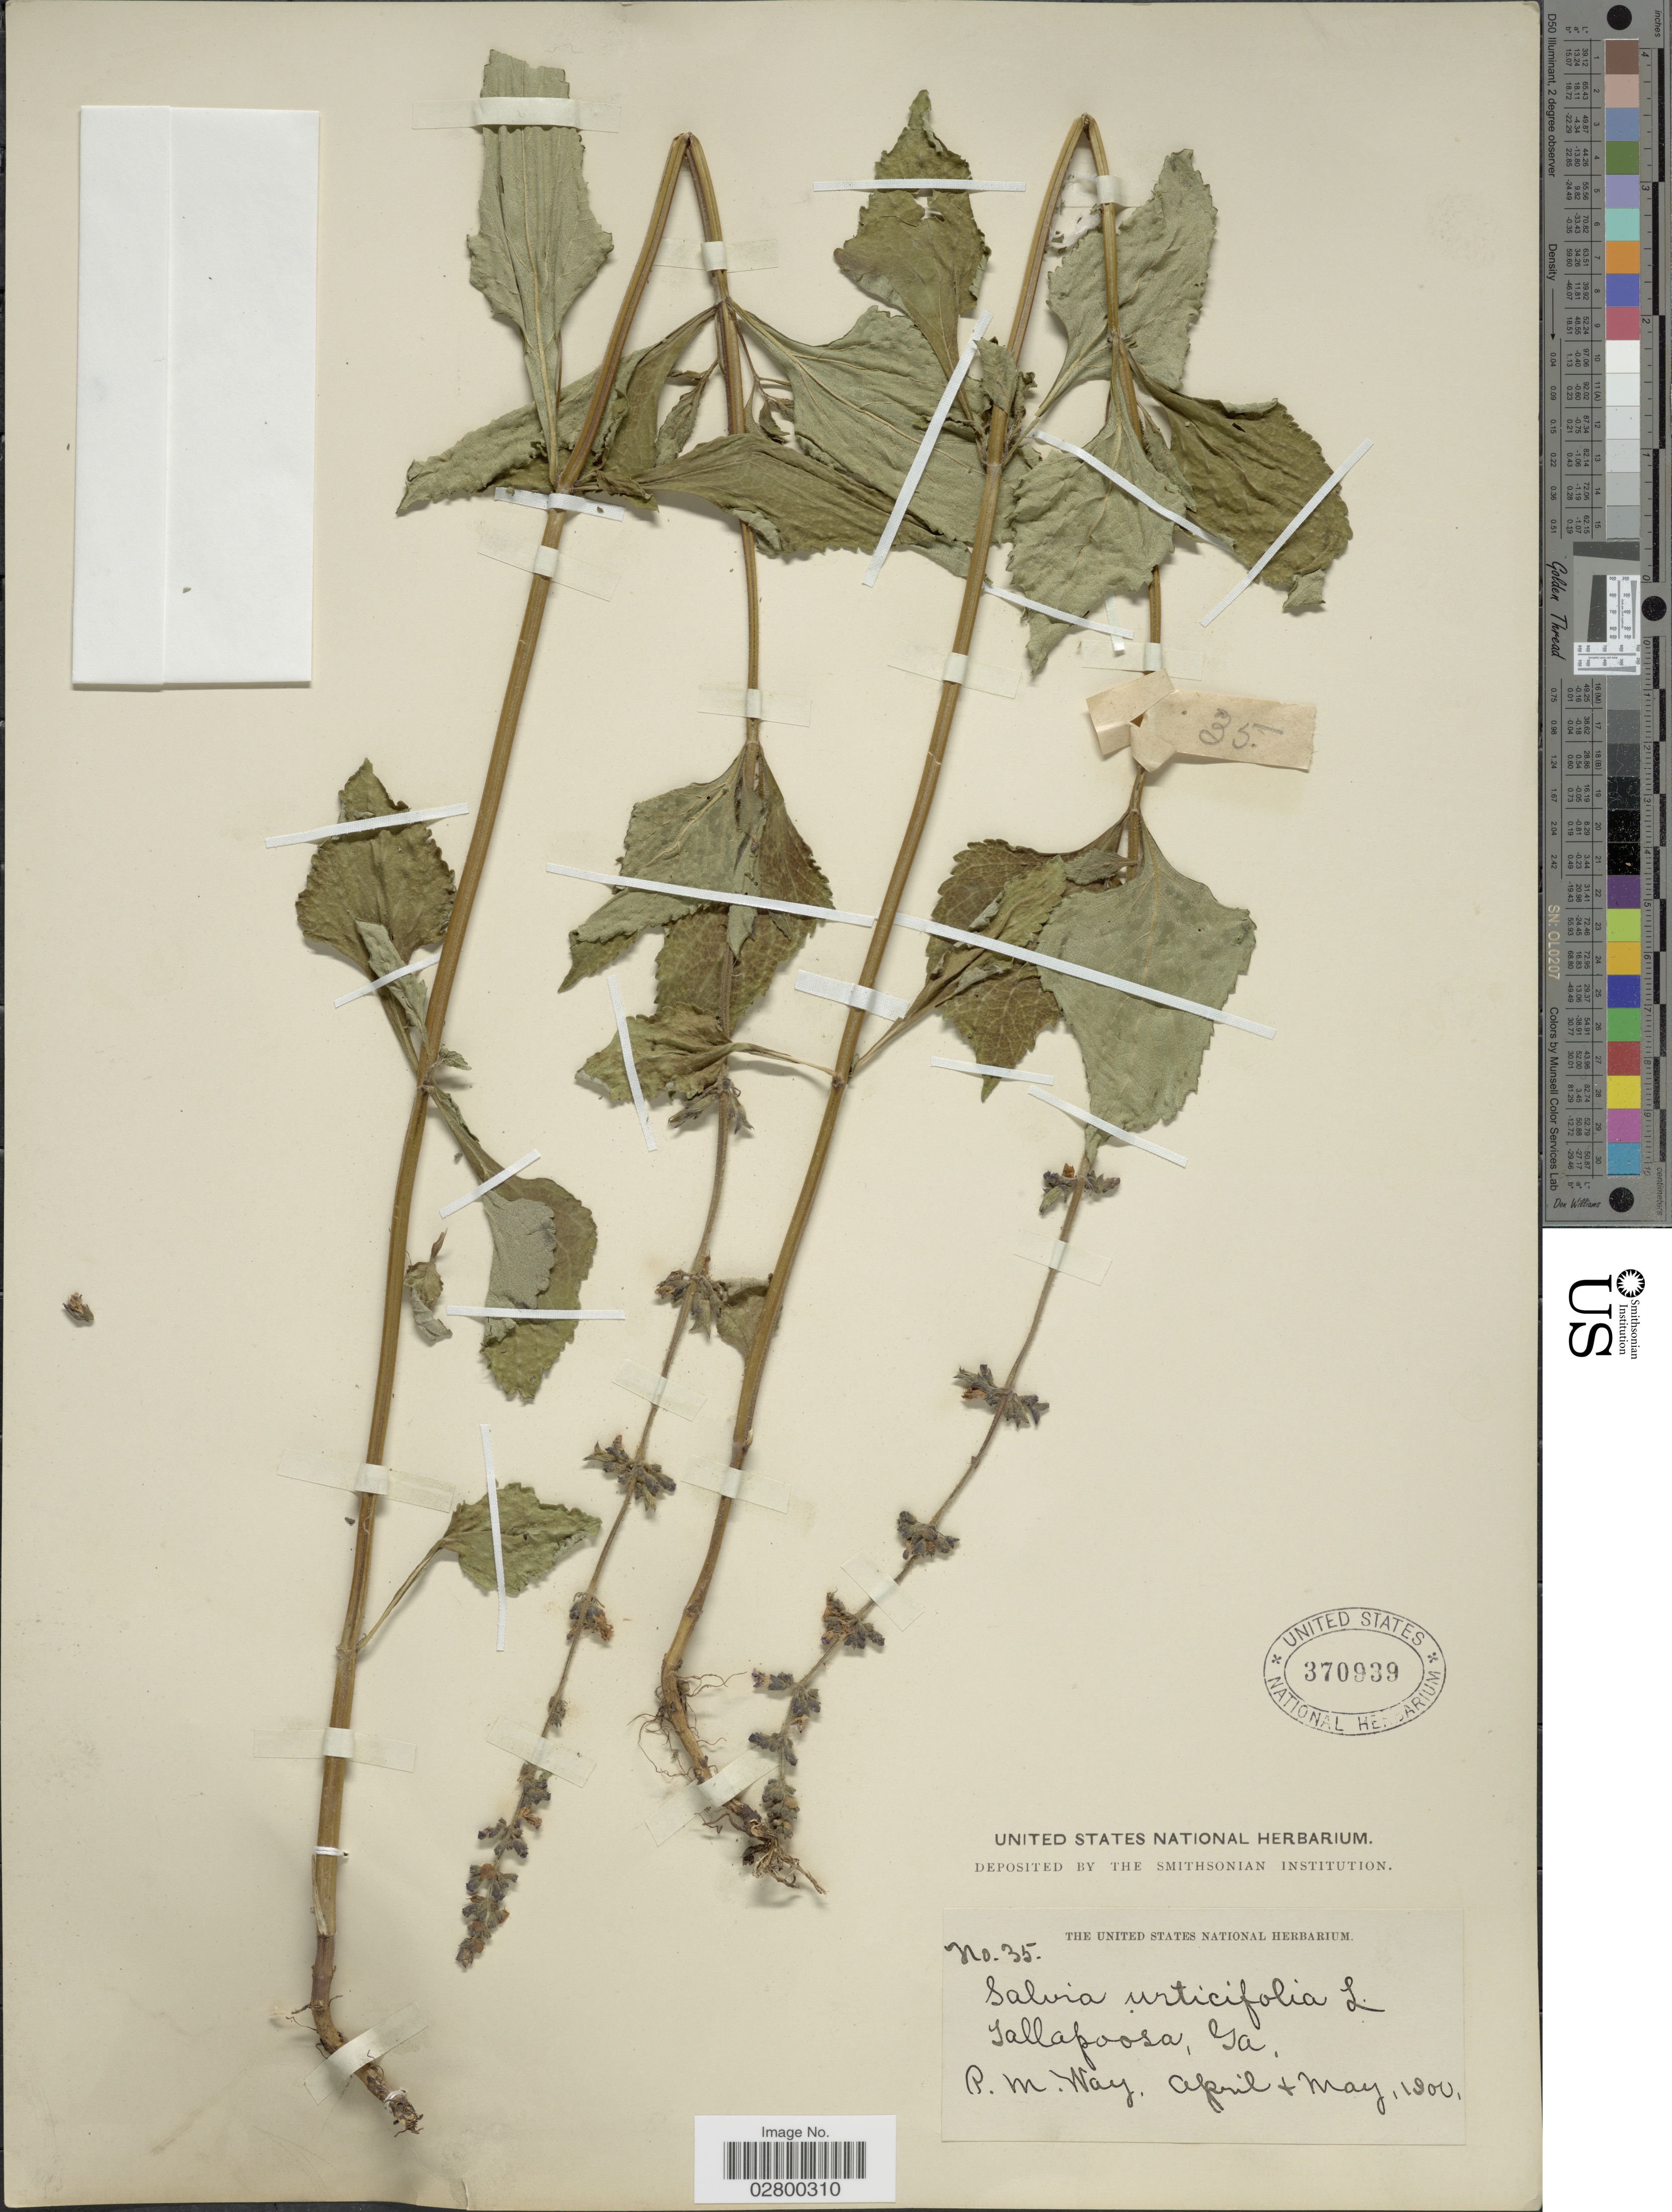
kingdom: Plantae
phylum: Tracheophyta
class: Magnoliopsida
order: Lamiales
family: Lamiaceae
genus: Salvia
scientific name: Salvia urticifolia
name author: L.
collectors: P. Way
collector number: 35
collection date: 1800-04/1800-05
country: United States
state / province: Georgia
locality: Tallapoosa, Ga.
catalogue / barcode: US 370939